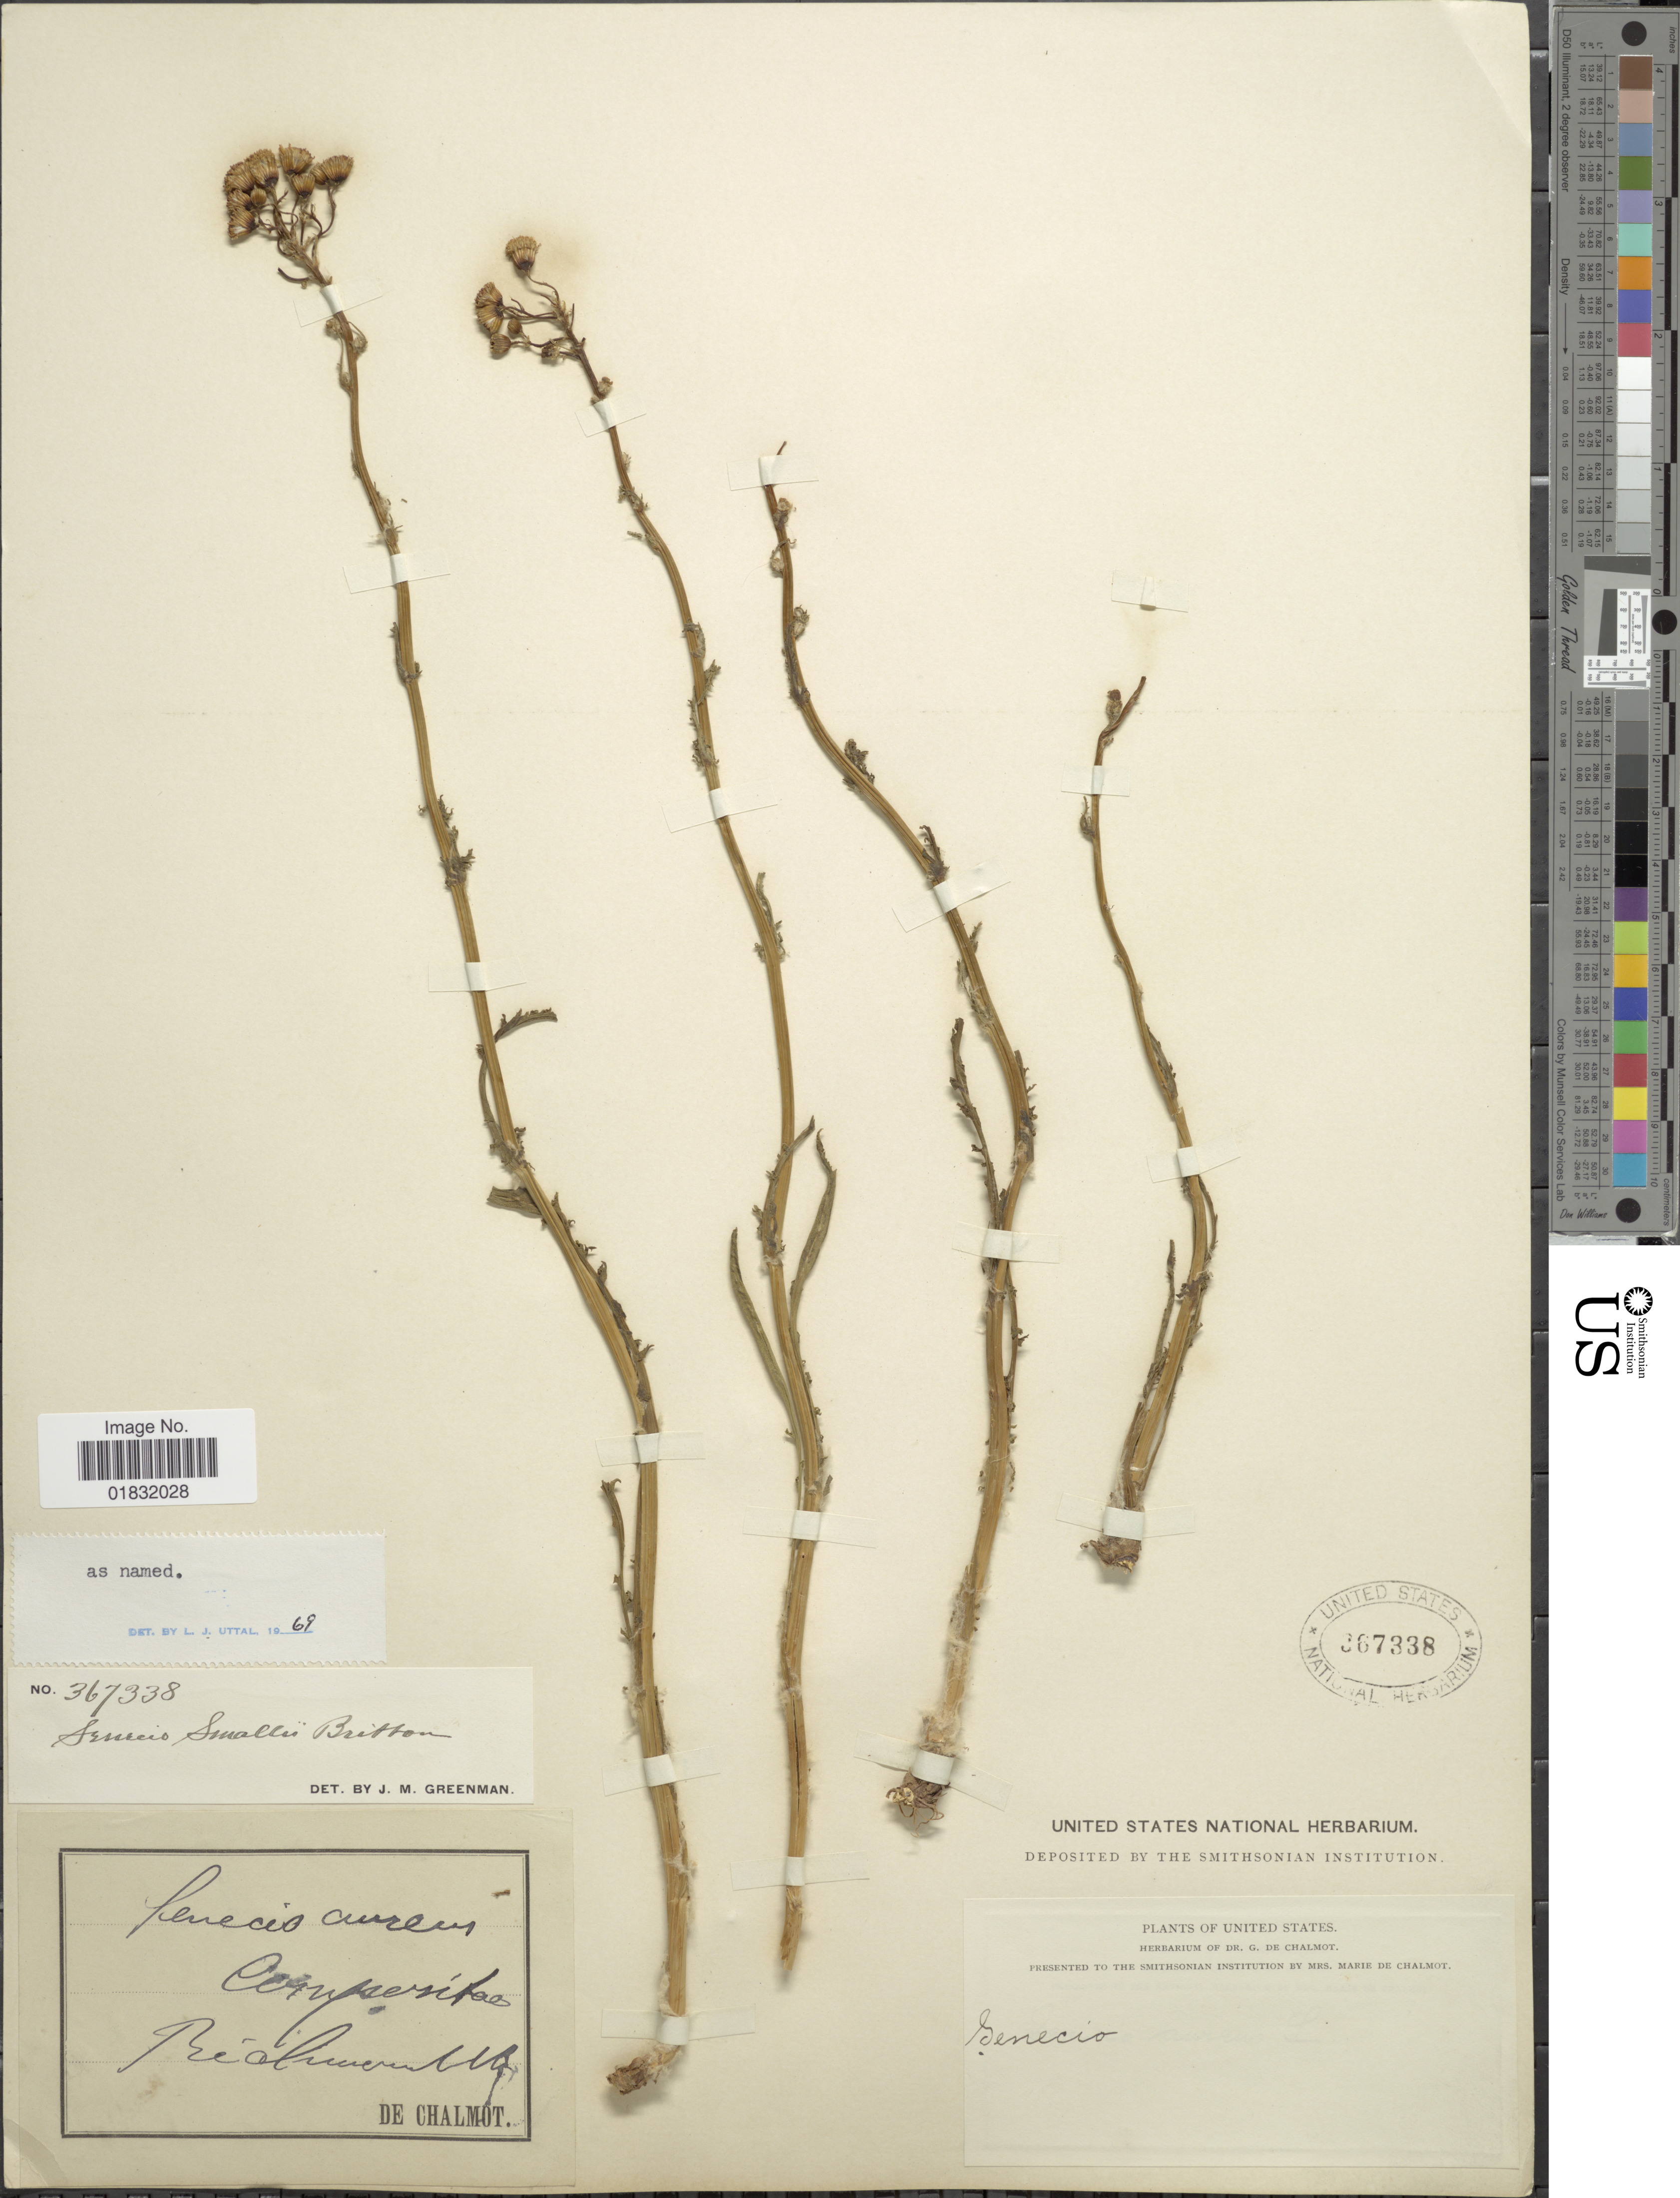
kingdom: Plantae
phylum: Tracheophyta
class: Magnoliopsida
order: Asterales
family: Asteraceae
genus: Packera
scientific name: Packera smallii Britton comb ined.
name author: Britton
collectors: G. de Chalmot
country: United States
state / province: Virginia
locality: Richmond.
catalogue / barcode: US 367338